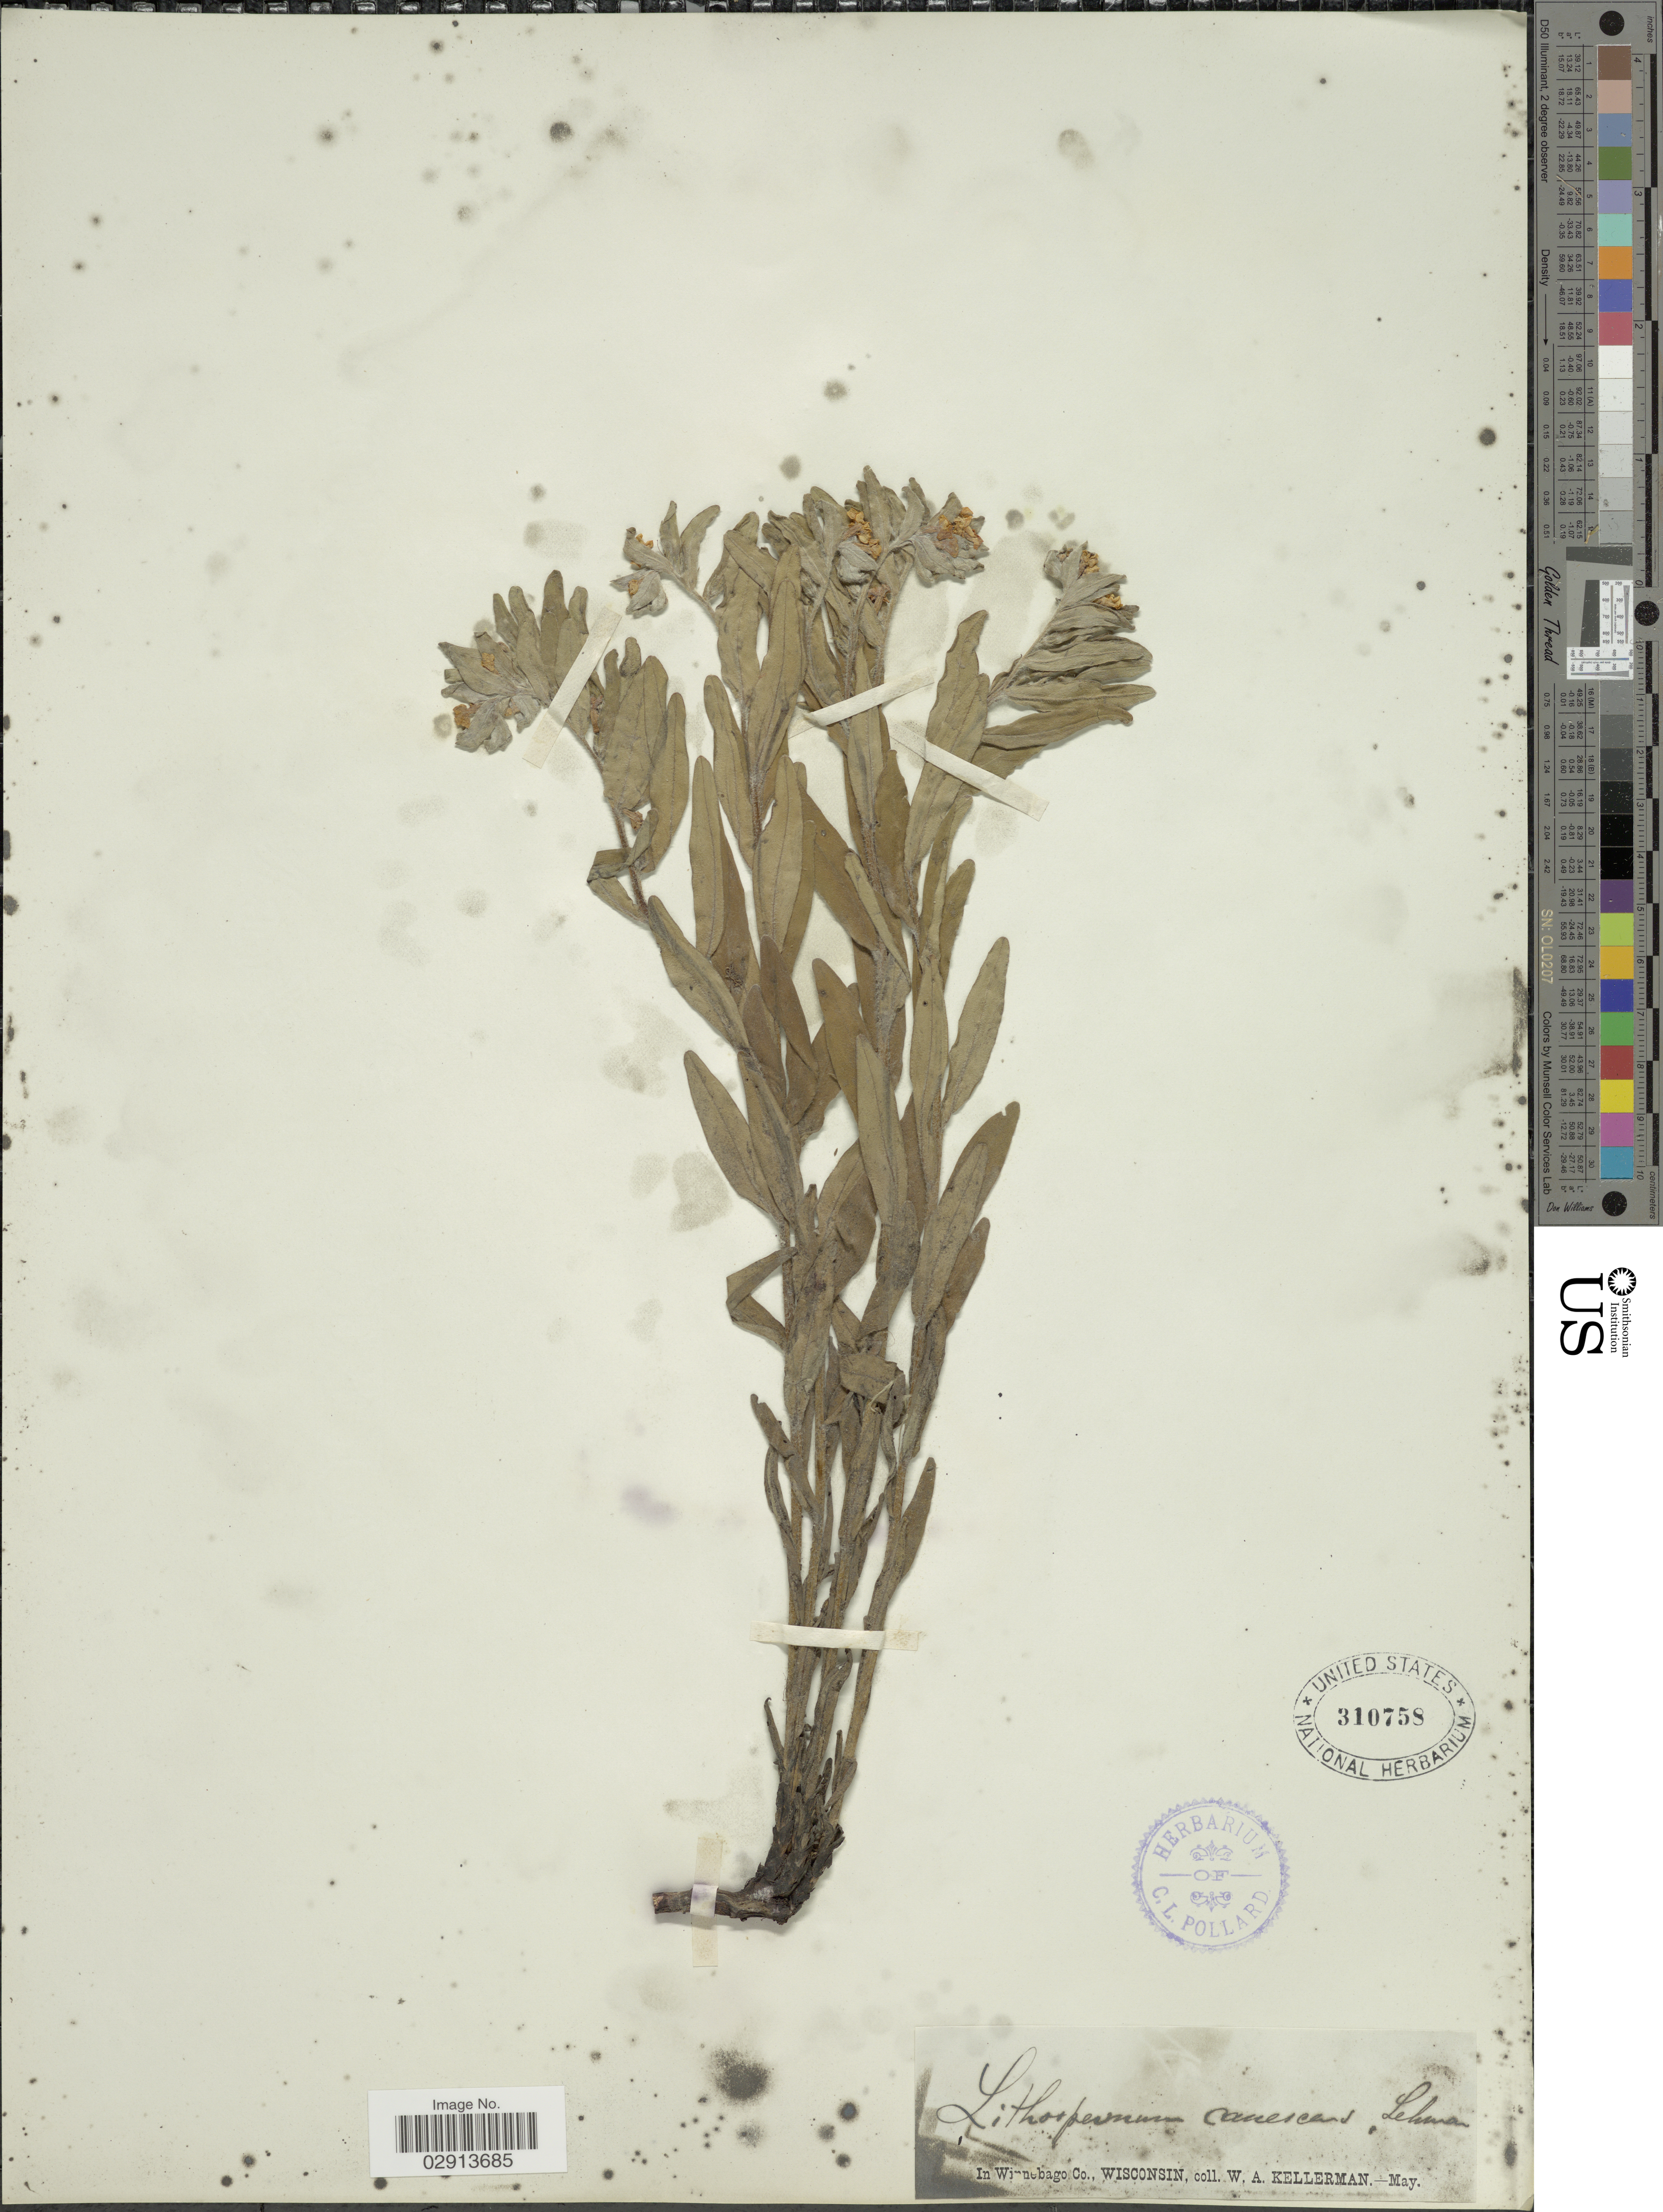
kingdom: Plantae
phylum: Tracheophyta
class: Magnoliopsida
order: Boraginales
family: Boraginaceae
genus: Lithospermum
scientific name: Lithospermum canescens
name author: (Michx.) Lehm.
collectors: W. Kellerman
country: United States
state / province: Wisconsin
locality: In Winnebago Co., Wisconsin.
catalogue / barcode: US 310758